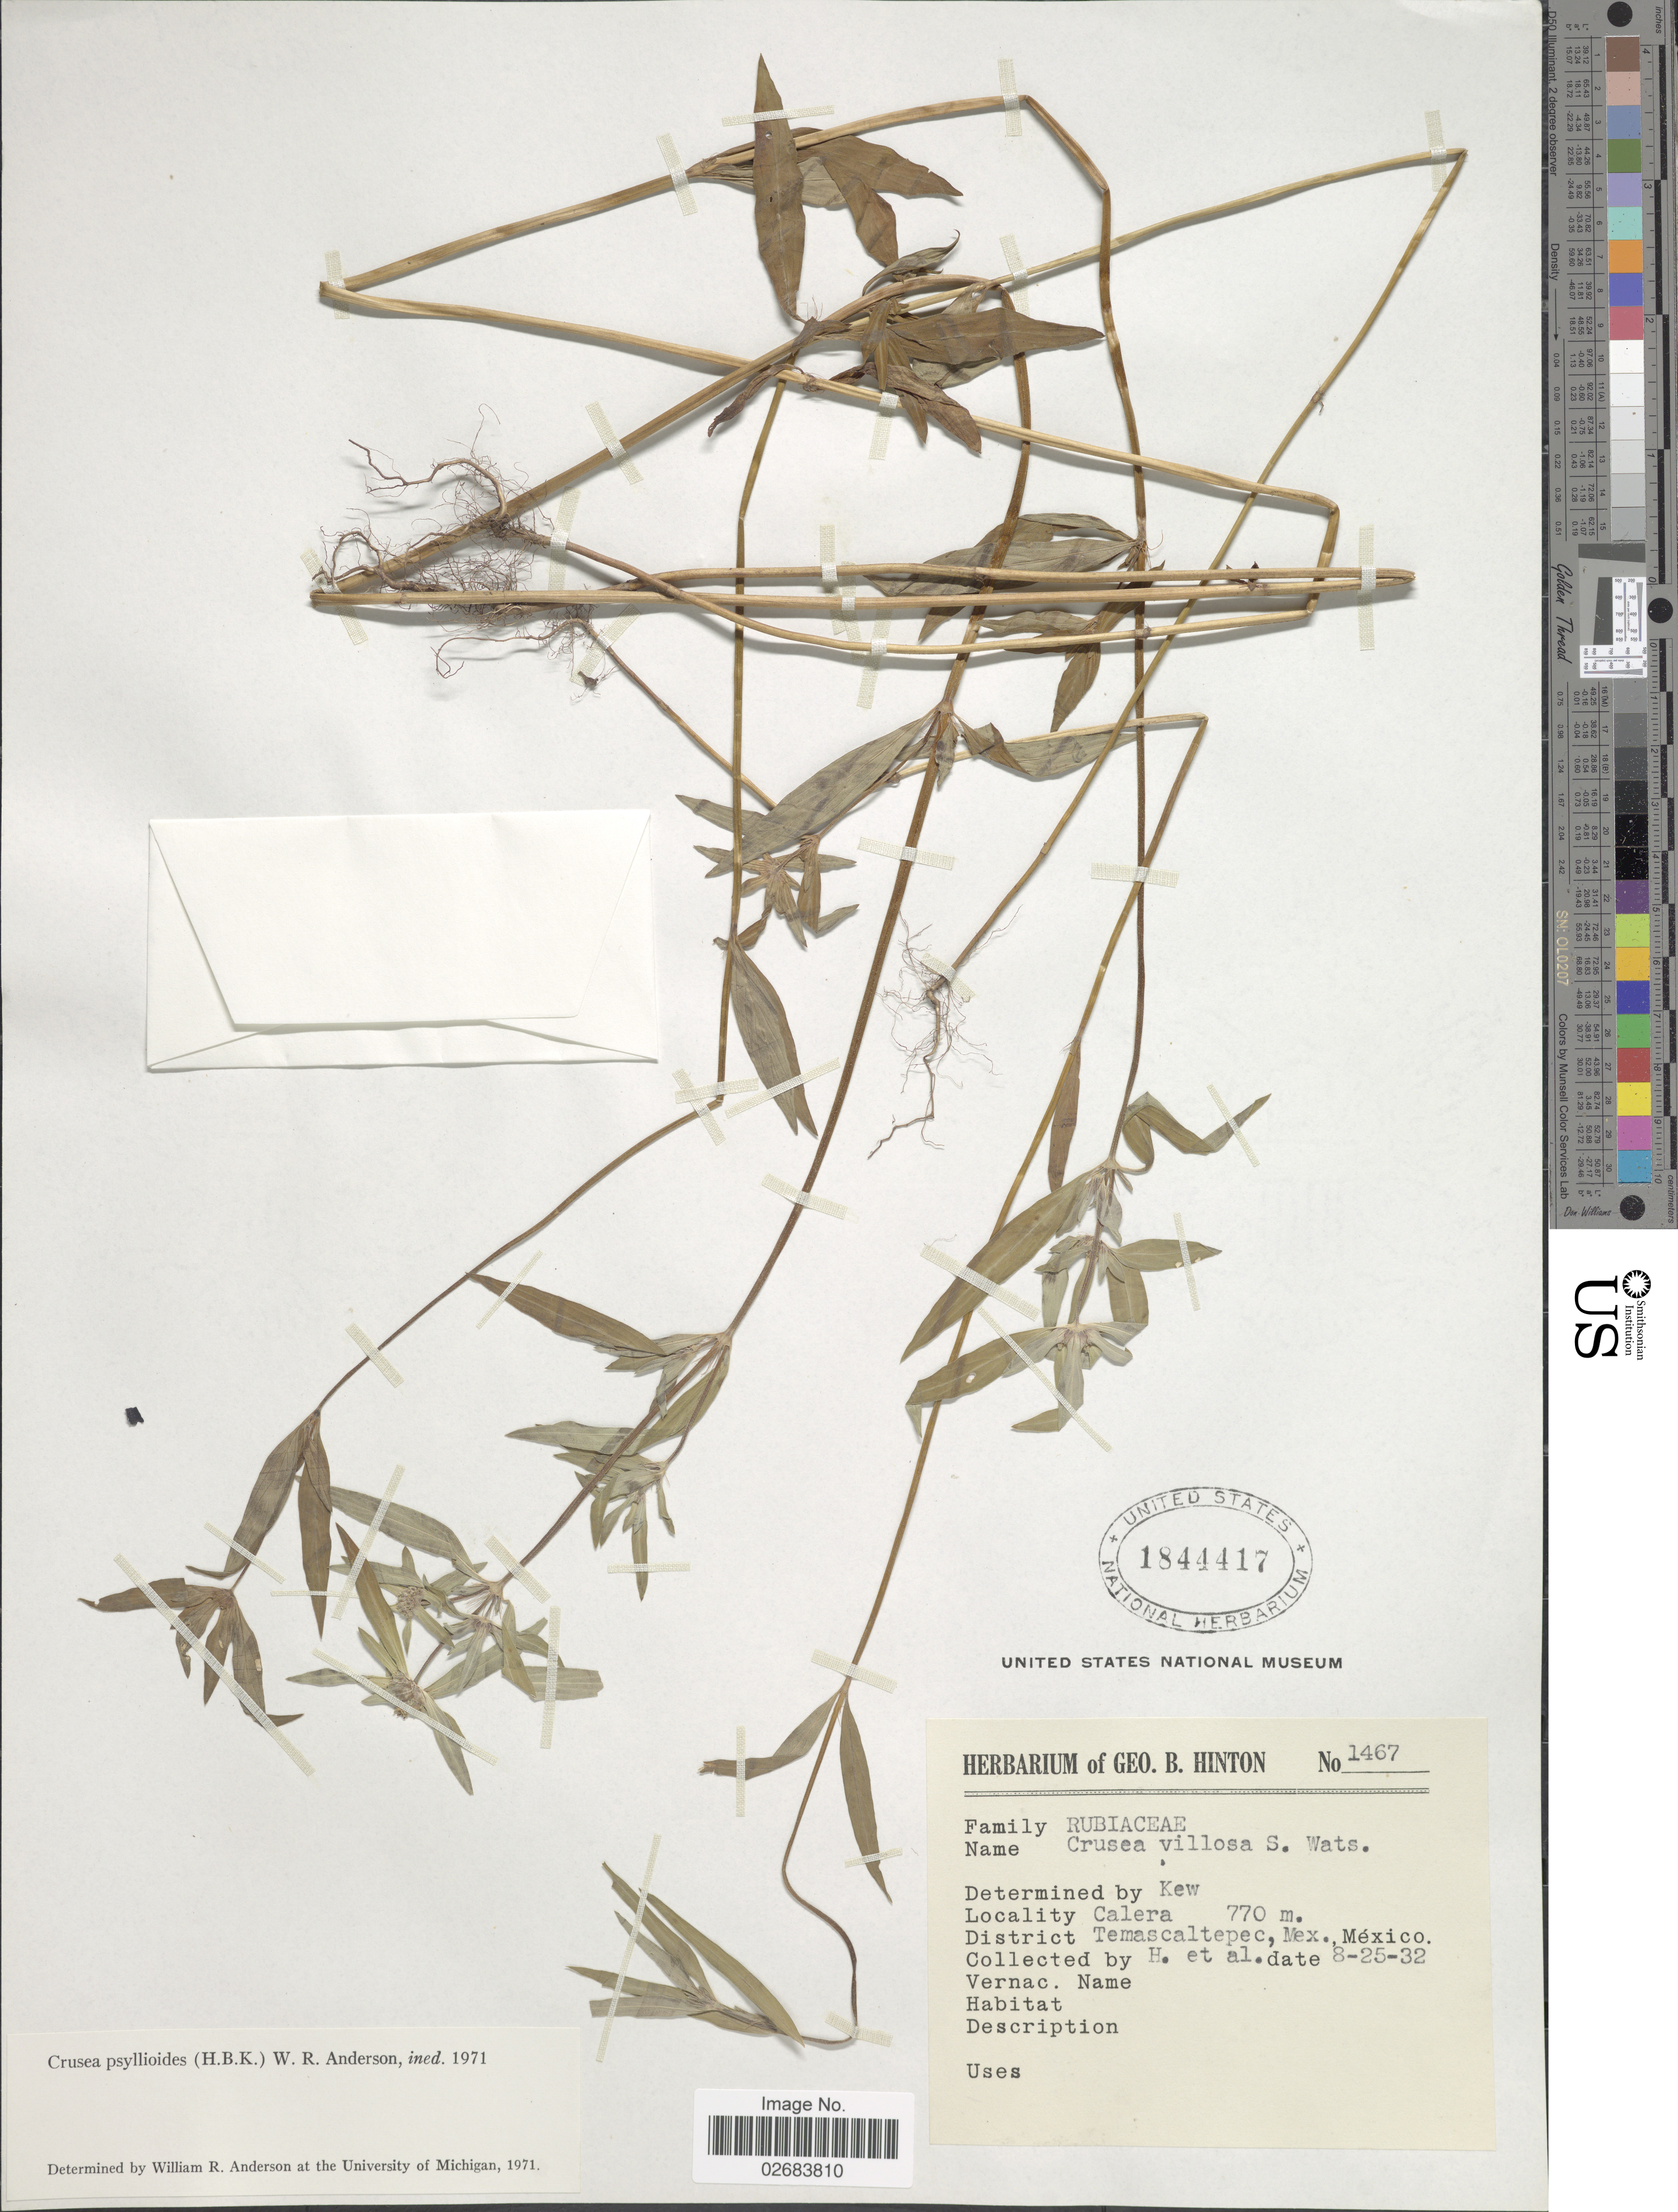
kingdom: Plantae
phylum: Tracheophyta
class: Magnoliopsida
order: Gentianales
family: Rubiaceae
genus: Crusea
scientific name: Crusea psyllioides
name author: (Kunth) W.R. Anderson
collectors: G. B. Hinton & et al.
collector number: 1467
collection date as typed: Transcribed d/m/y: 25/8/32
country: Mexico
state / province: México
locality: Calera. District Temascaltepec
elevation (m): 770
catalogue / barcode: US 1844417